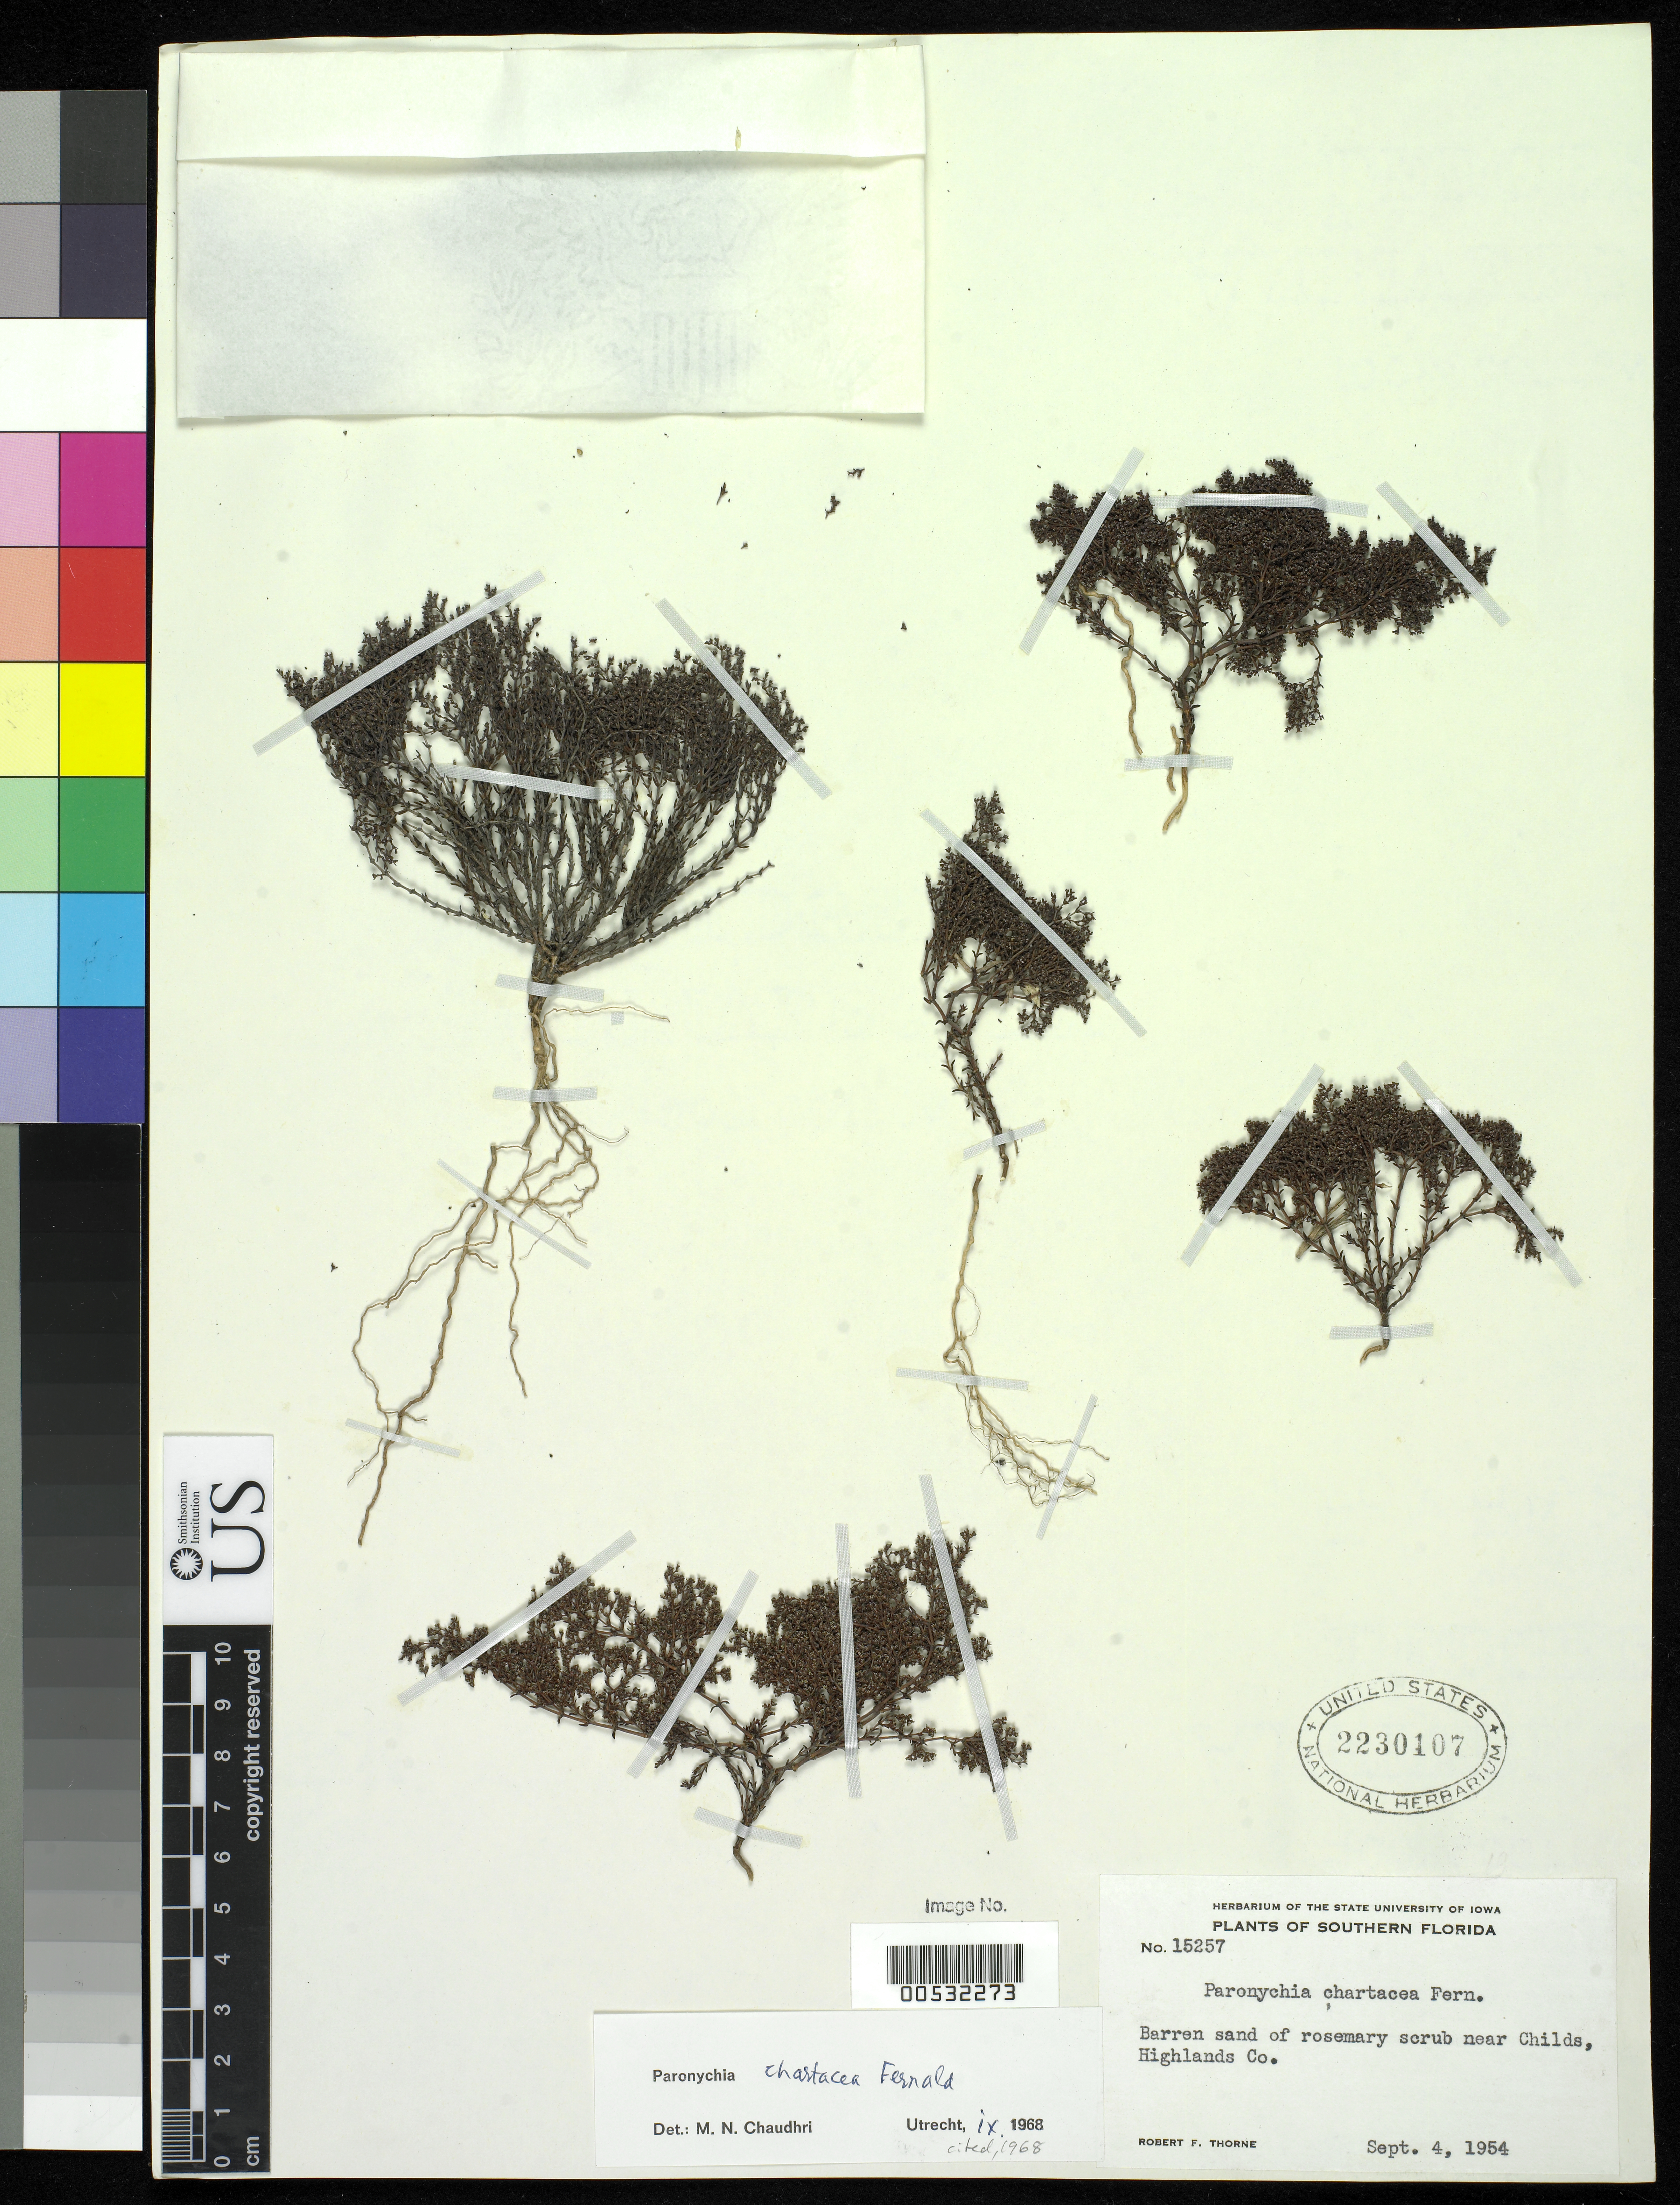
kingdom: Plantae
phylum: Tracheophyta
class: Magnoliopsida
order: Caryophyllales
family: Caryophyllaceae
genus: Paronychia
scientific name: Paronychia chartacea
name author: Fernald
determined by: Chaudhri, M. N.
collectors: R. Throne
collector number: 15257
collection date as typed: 04 Sep 1954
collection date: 1954-09-04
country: United States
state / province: Florida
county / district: Highlands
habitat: Barren sand of rosemary scrub.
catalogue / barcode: US 2230107